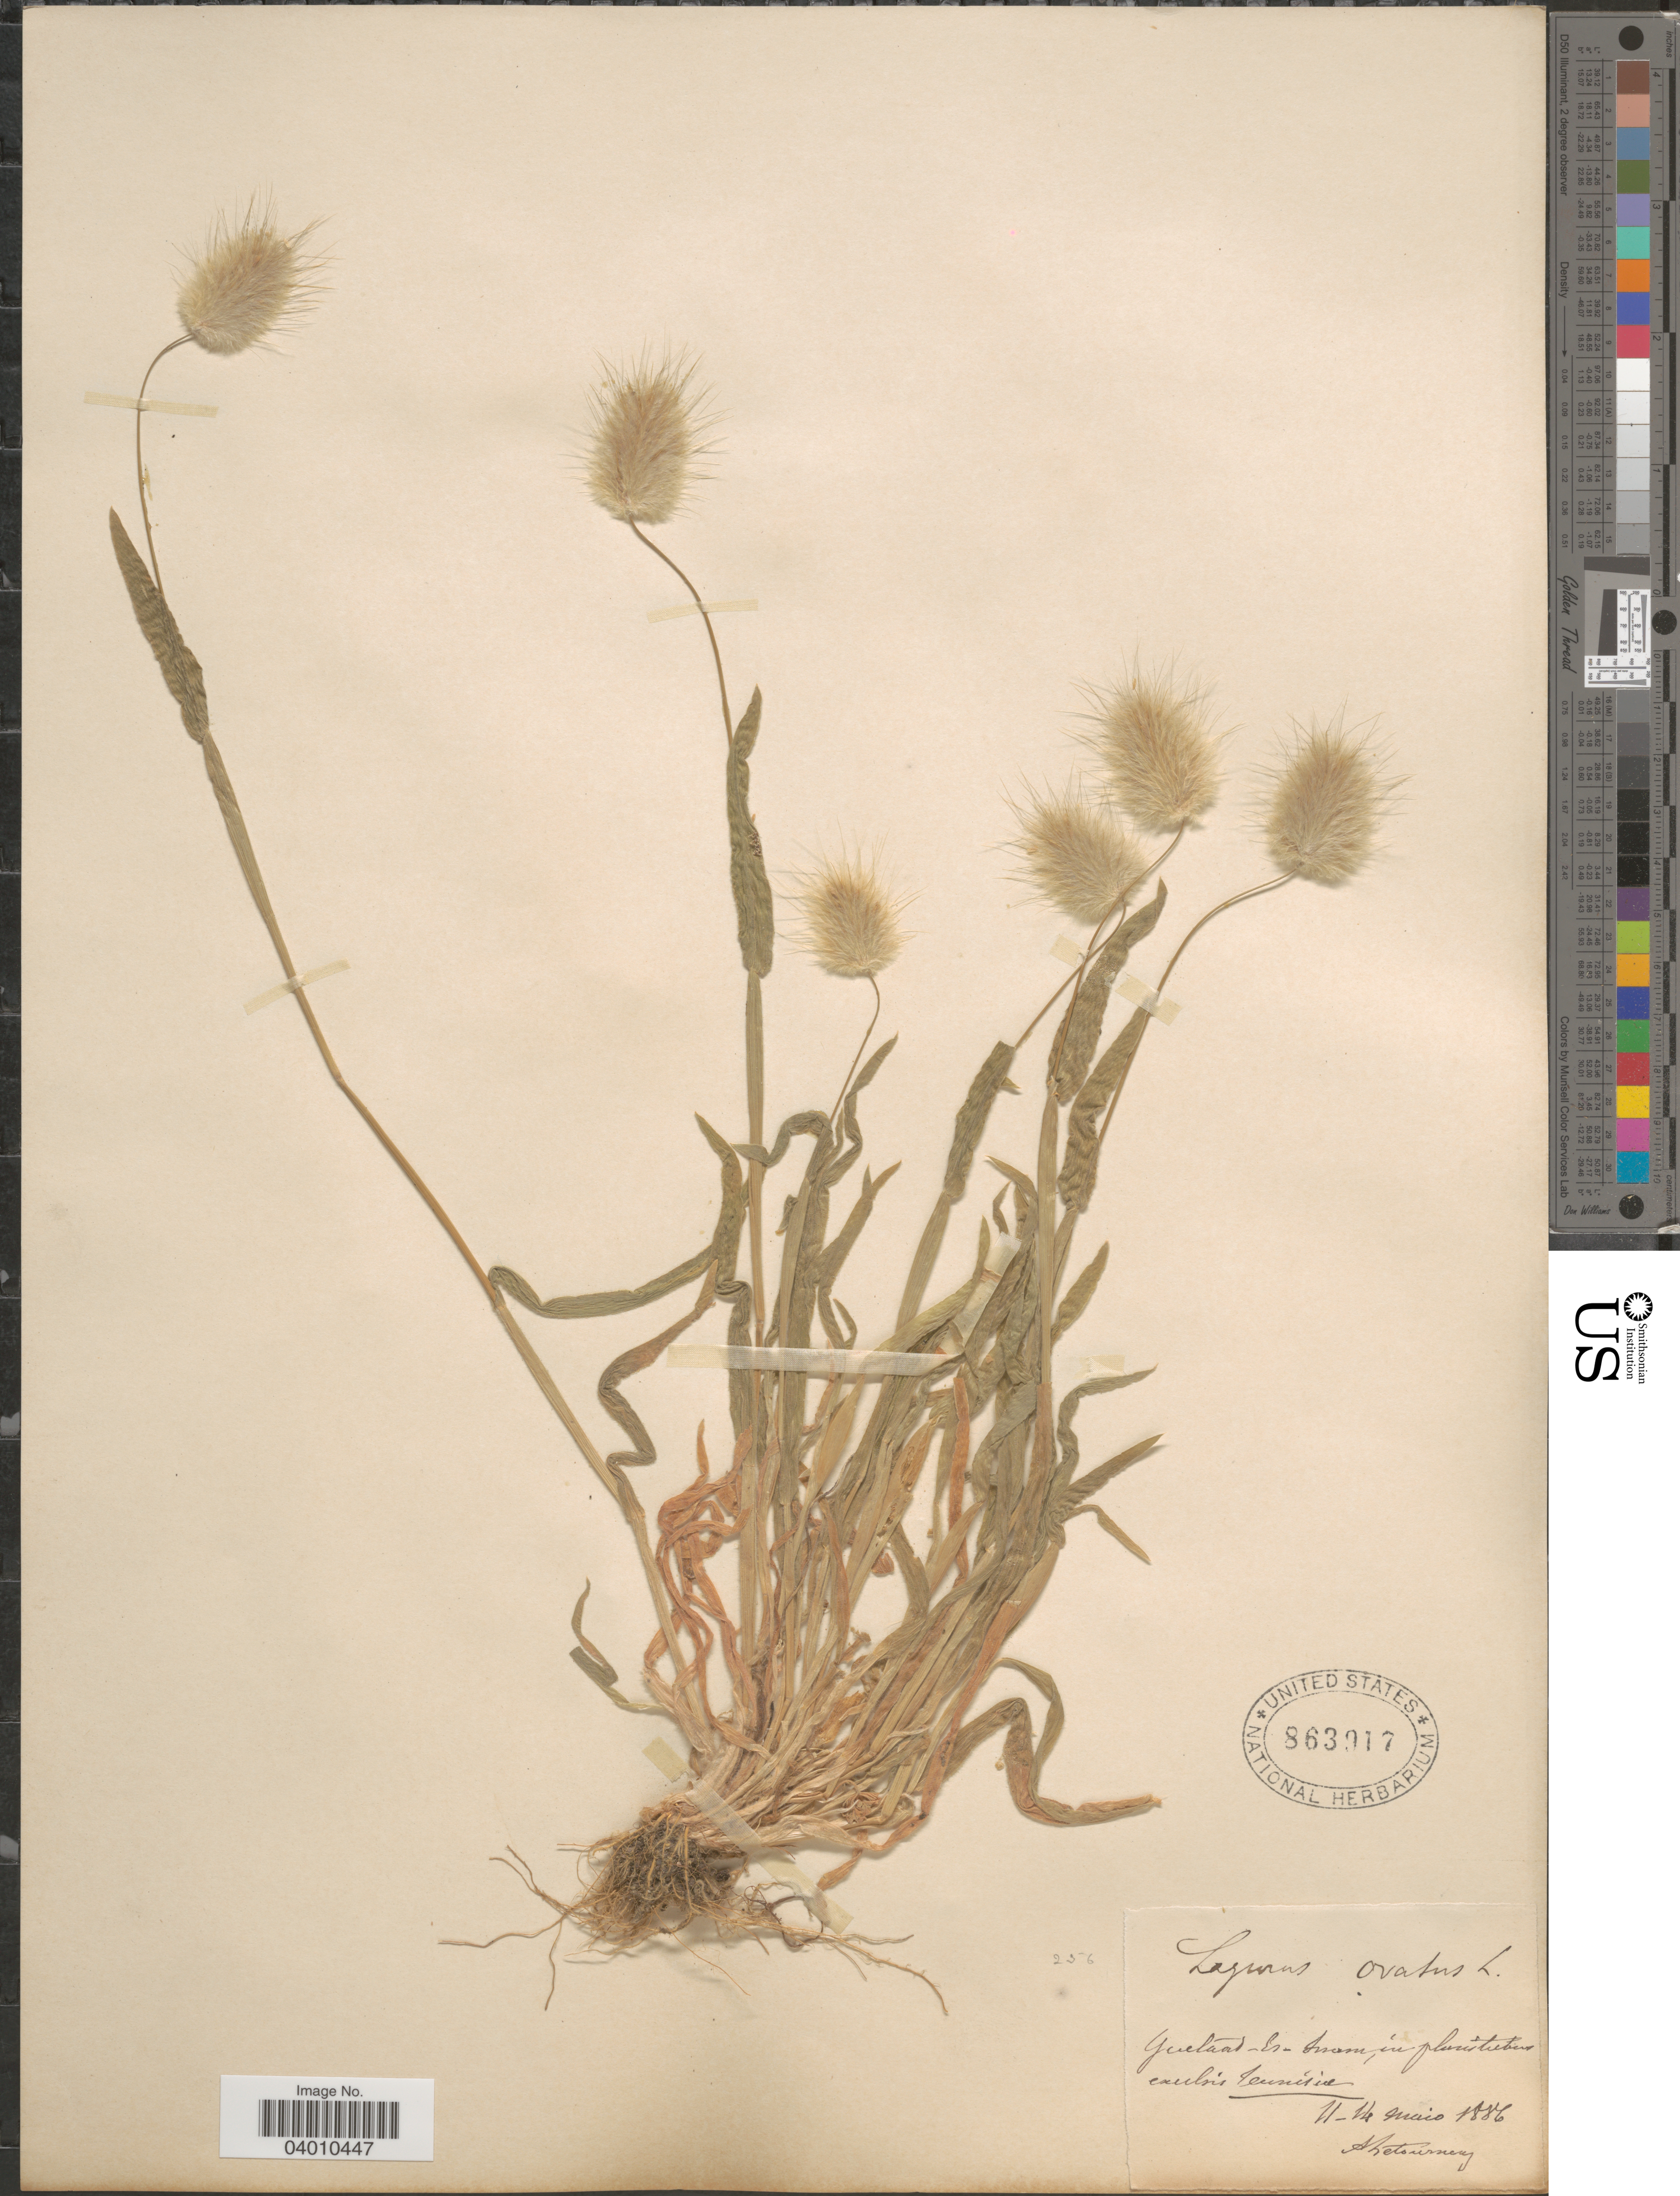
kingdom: Plantae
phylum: Tracheophyta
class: Liliopsida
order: Poales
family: Poaceae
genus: Lagurus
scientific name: Lagurus ovatus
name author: L.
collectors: A. Letourneux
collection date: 1886-05-21/1886-05-24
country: Tunisia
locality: Guelaat-Es-Snam [interpreted], in planitibus excelsis Tunisia.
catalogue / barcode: US 863917